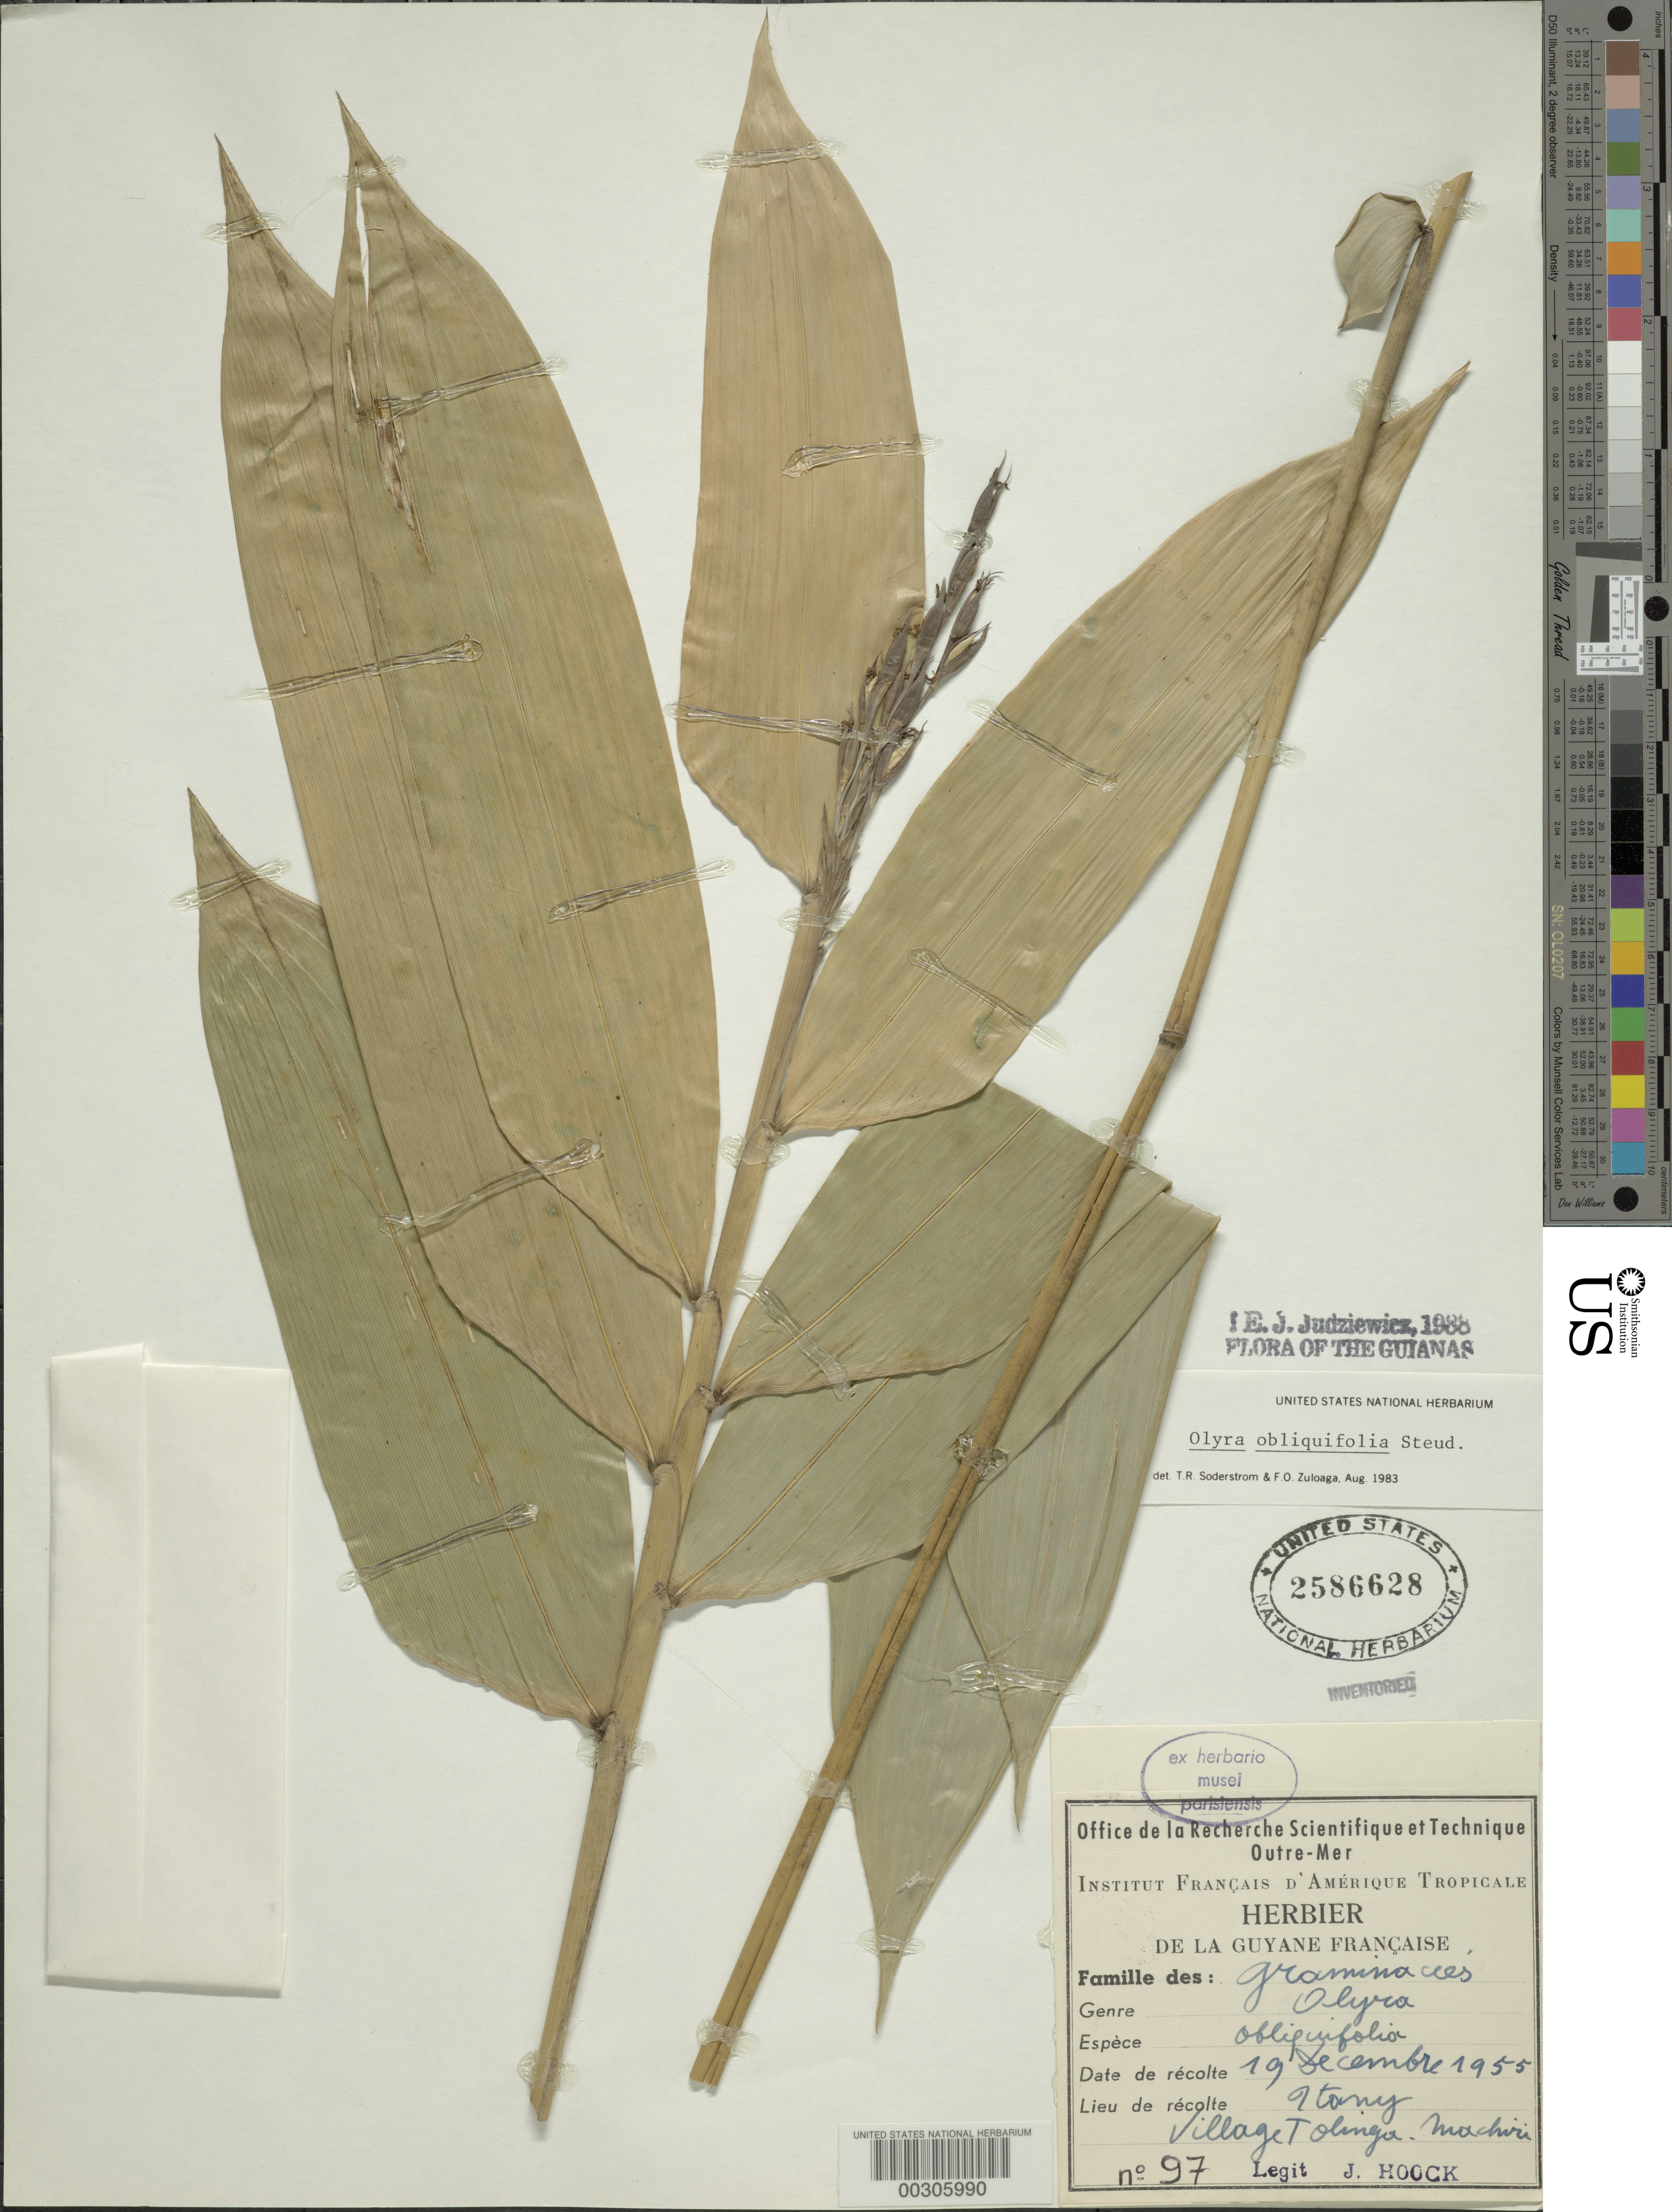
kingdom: Plantae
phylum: Tracheophyta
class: Liliopsida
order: Poales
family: Poaceae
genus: Olyra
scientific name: Olyra obliquifolia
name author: Steud.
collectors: J. Hoock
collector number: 97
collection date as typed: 19 Dec 1955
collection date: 1955-12-19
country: French Guiana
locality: Tolinga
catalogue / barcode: US 2586628